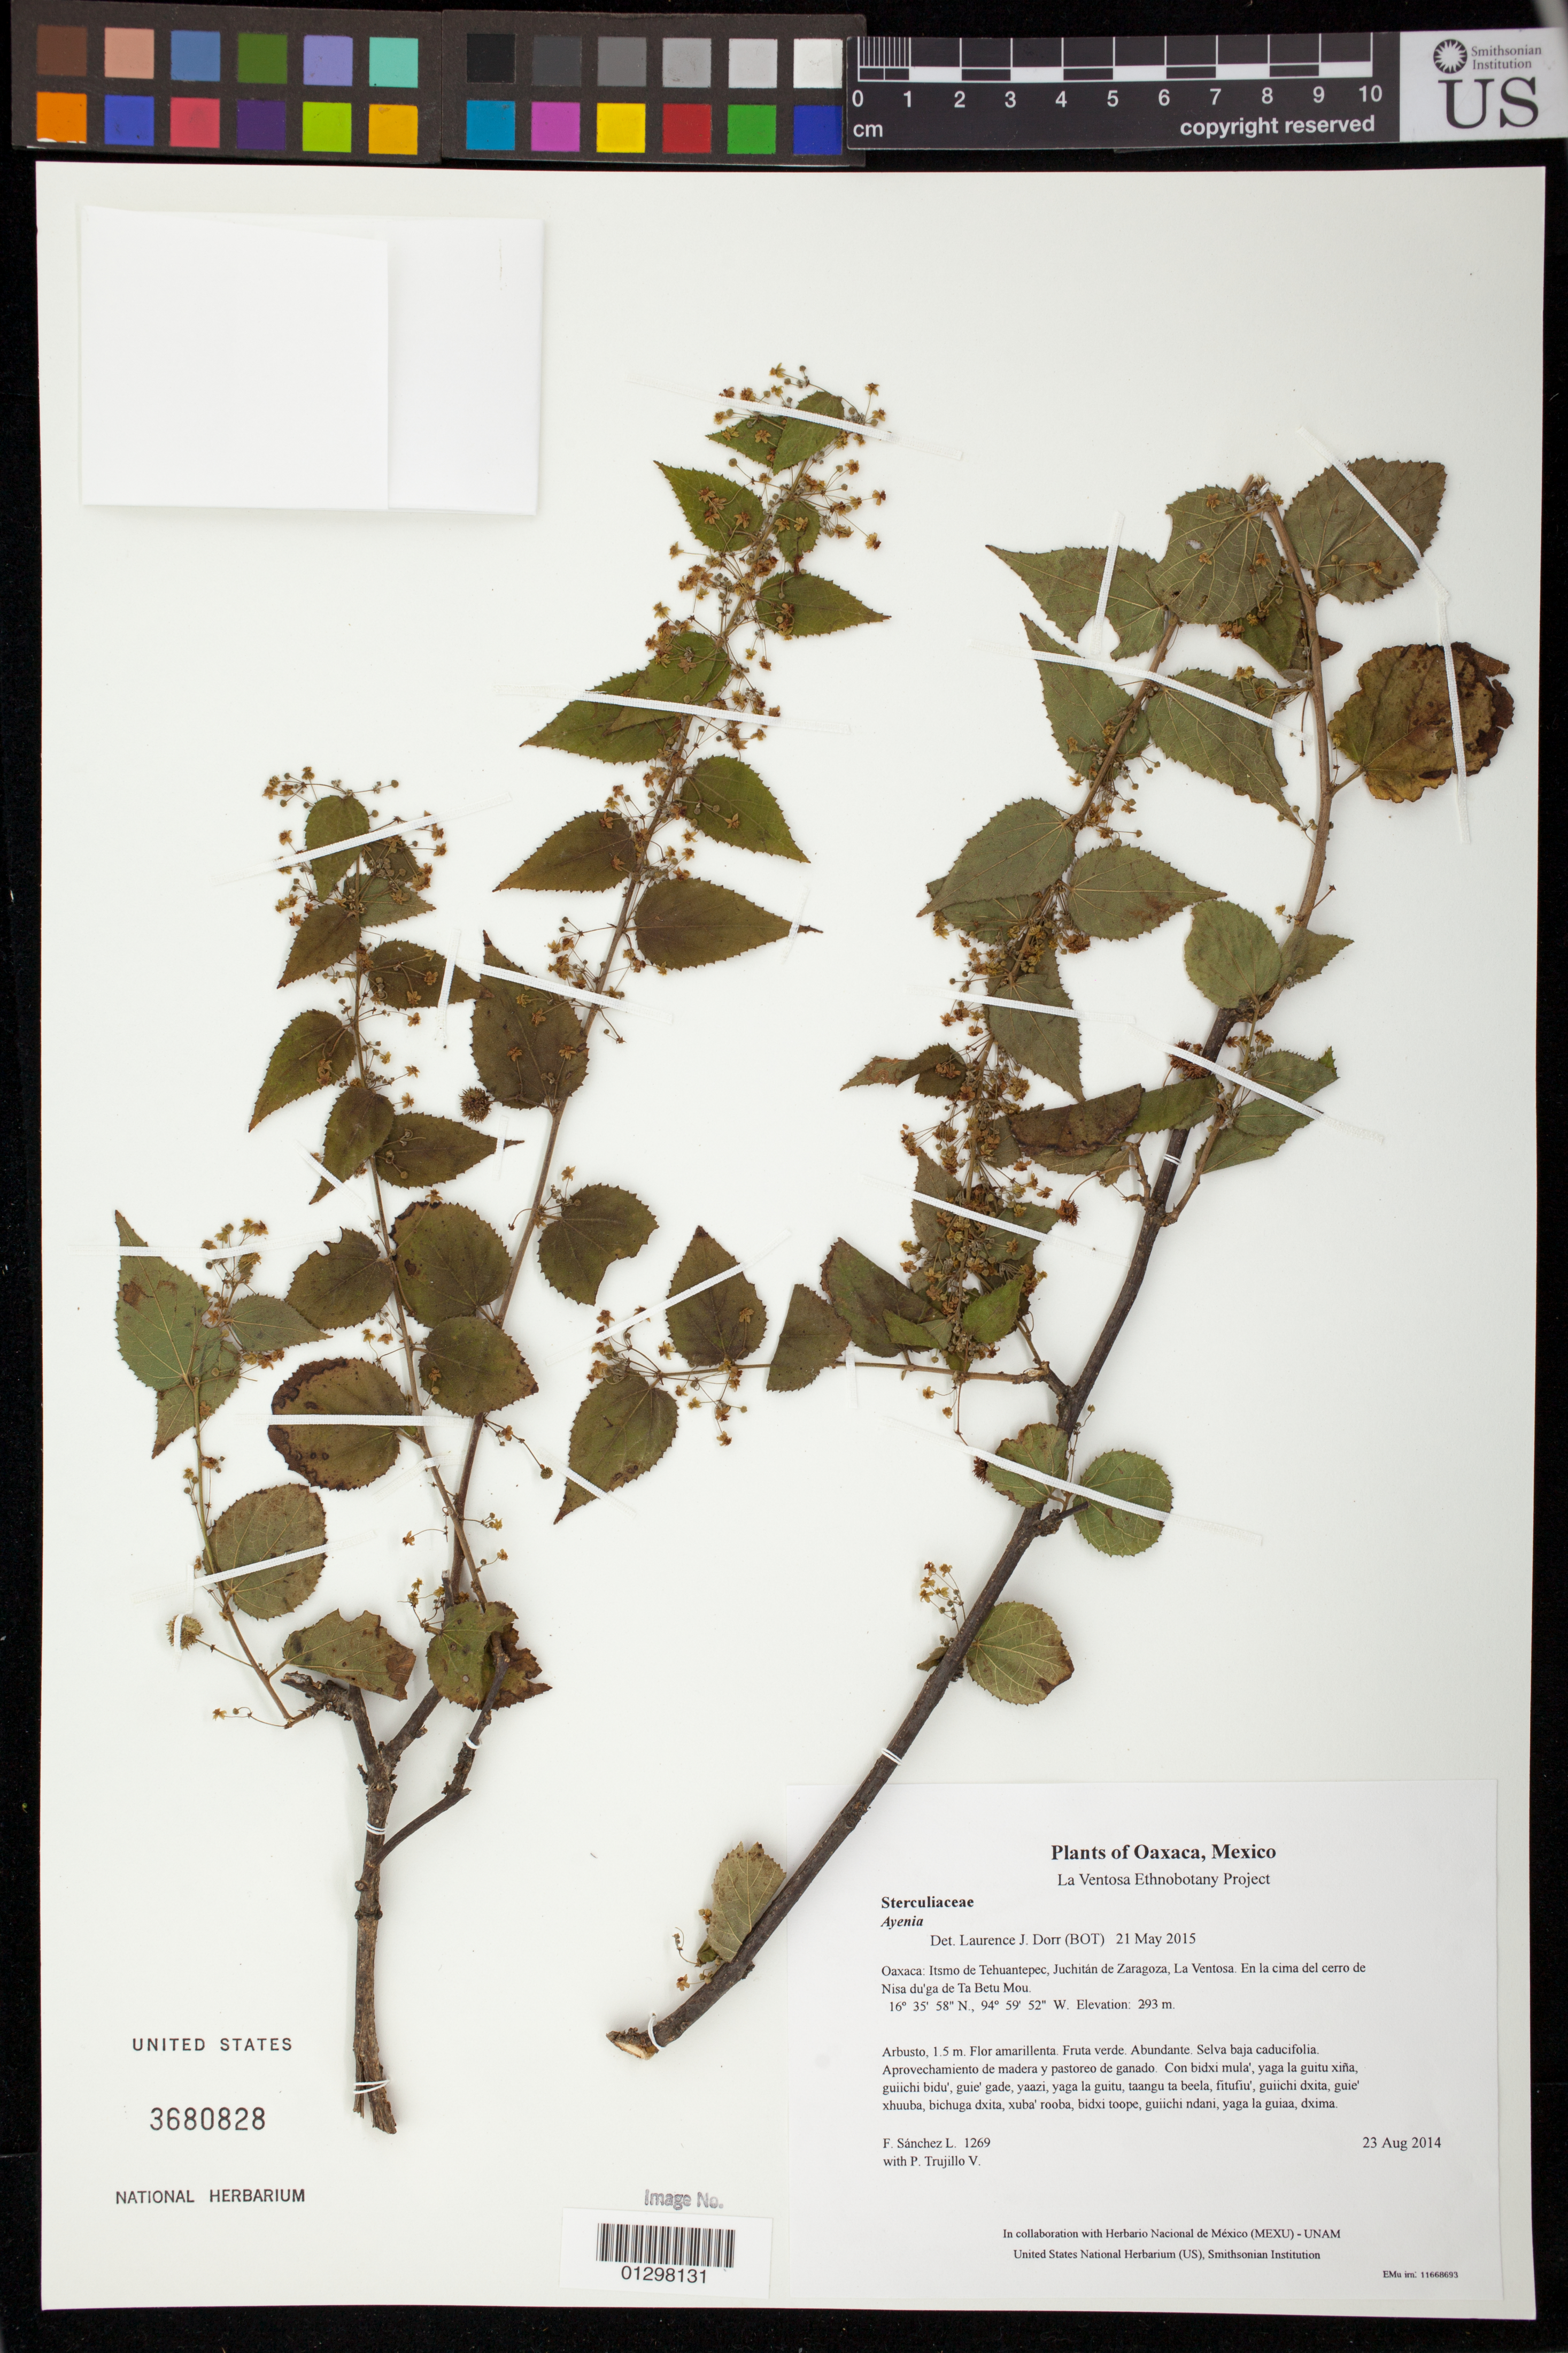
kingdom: Plantae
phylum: Tracheophyta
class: Magnoliopsida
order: Malvales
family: Malvaceae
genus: Ayenia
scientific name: Ayenia micrantha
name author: Standl.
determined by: Velasco G., Kenia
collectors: F. Sánchez L. & P. Trujillo V.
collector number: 1269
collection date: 2014-08-23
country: Mexico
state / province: Oaxaca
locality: Itsmo de Tehuantepec, Juchitán de Zaragoza, La Ventosa. En la cima del cerro de Nisa du'ga de Ta Betu Mou.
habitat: Selva baja caducifolia. Aprovechamiento de madera y pastoreo de ganado.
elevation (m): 293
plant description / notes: JEBOT, MEXU, SERO, US; Yaga bandaga. 1.5 m. Guie' naguchi ga. Cuaananaxhi naga'. Stale.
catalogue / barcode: US 3680828